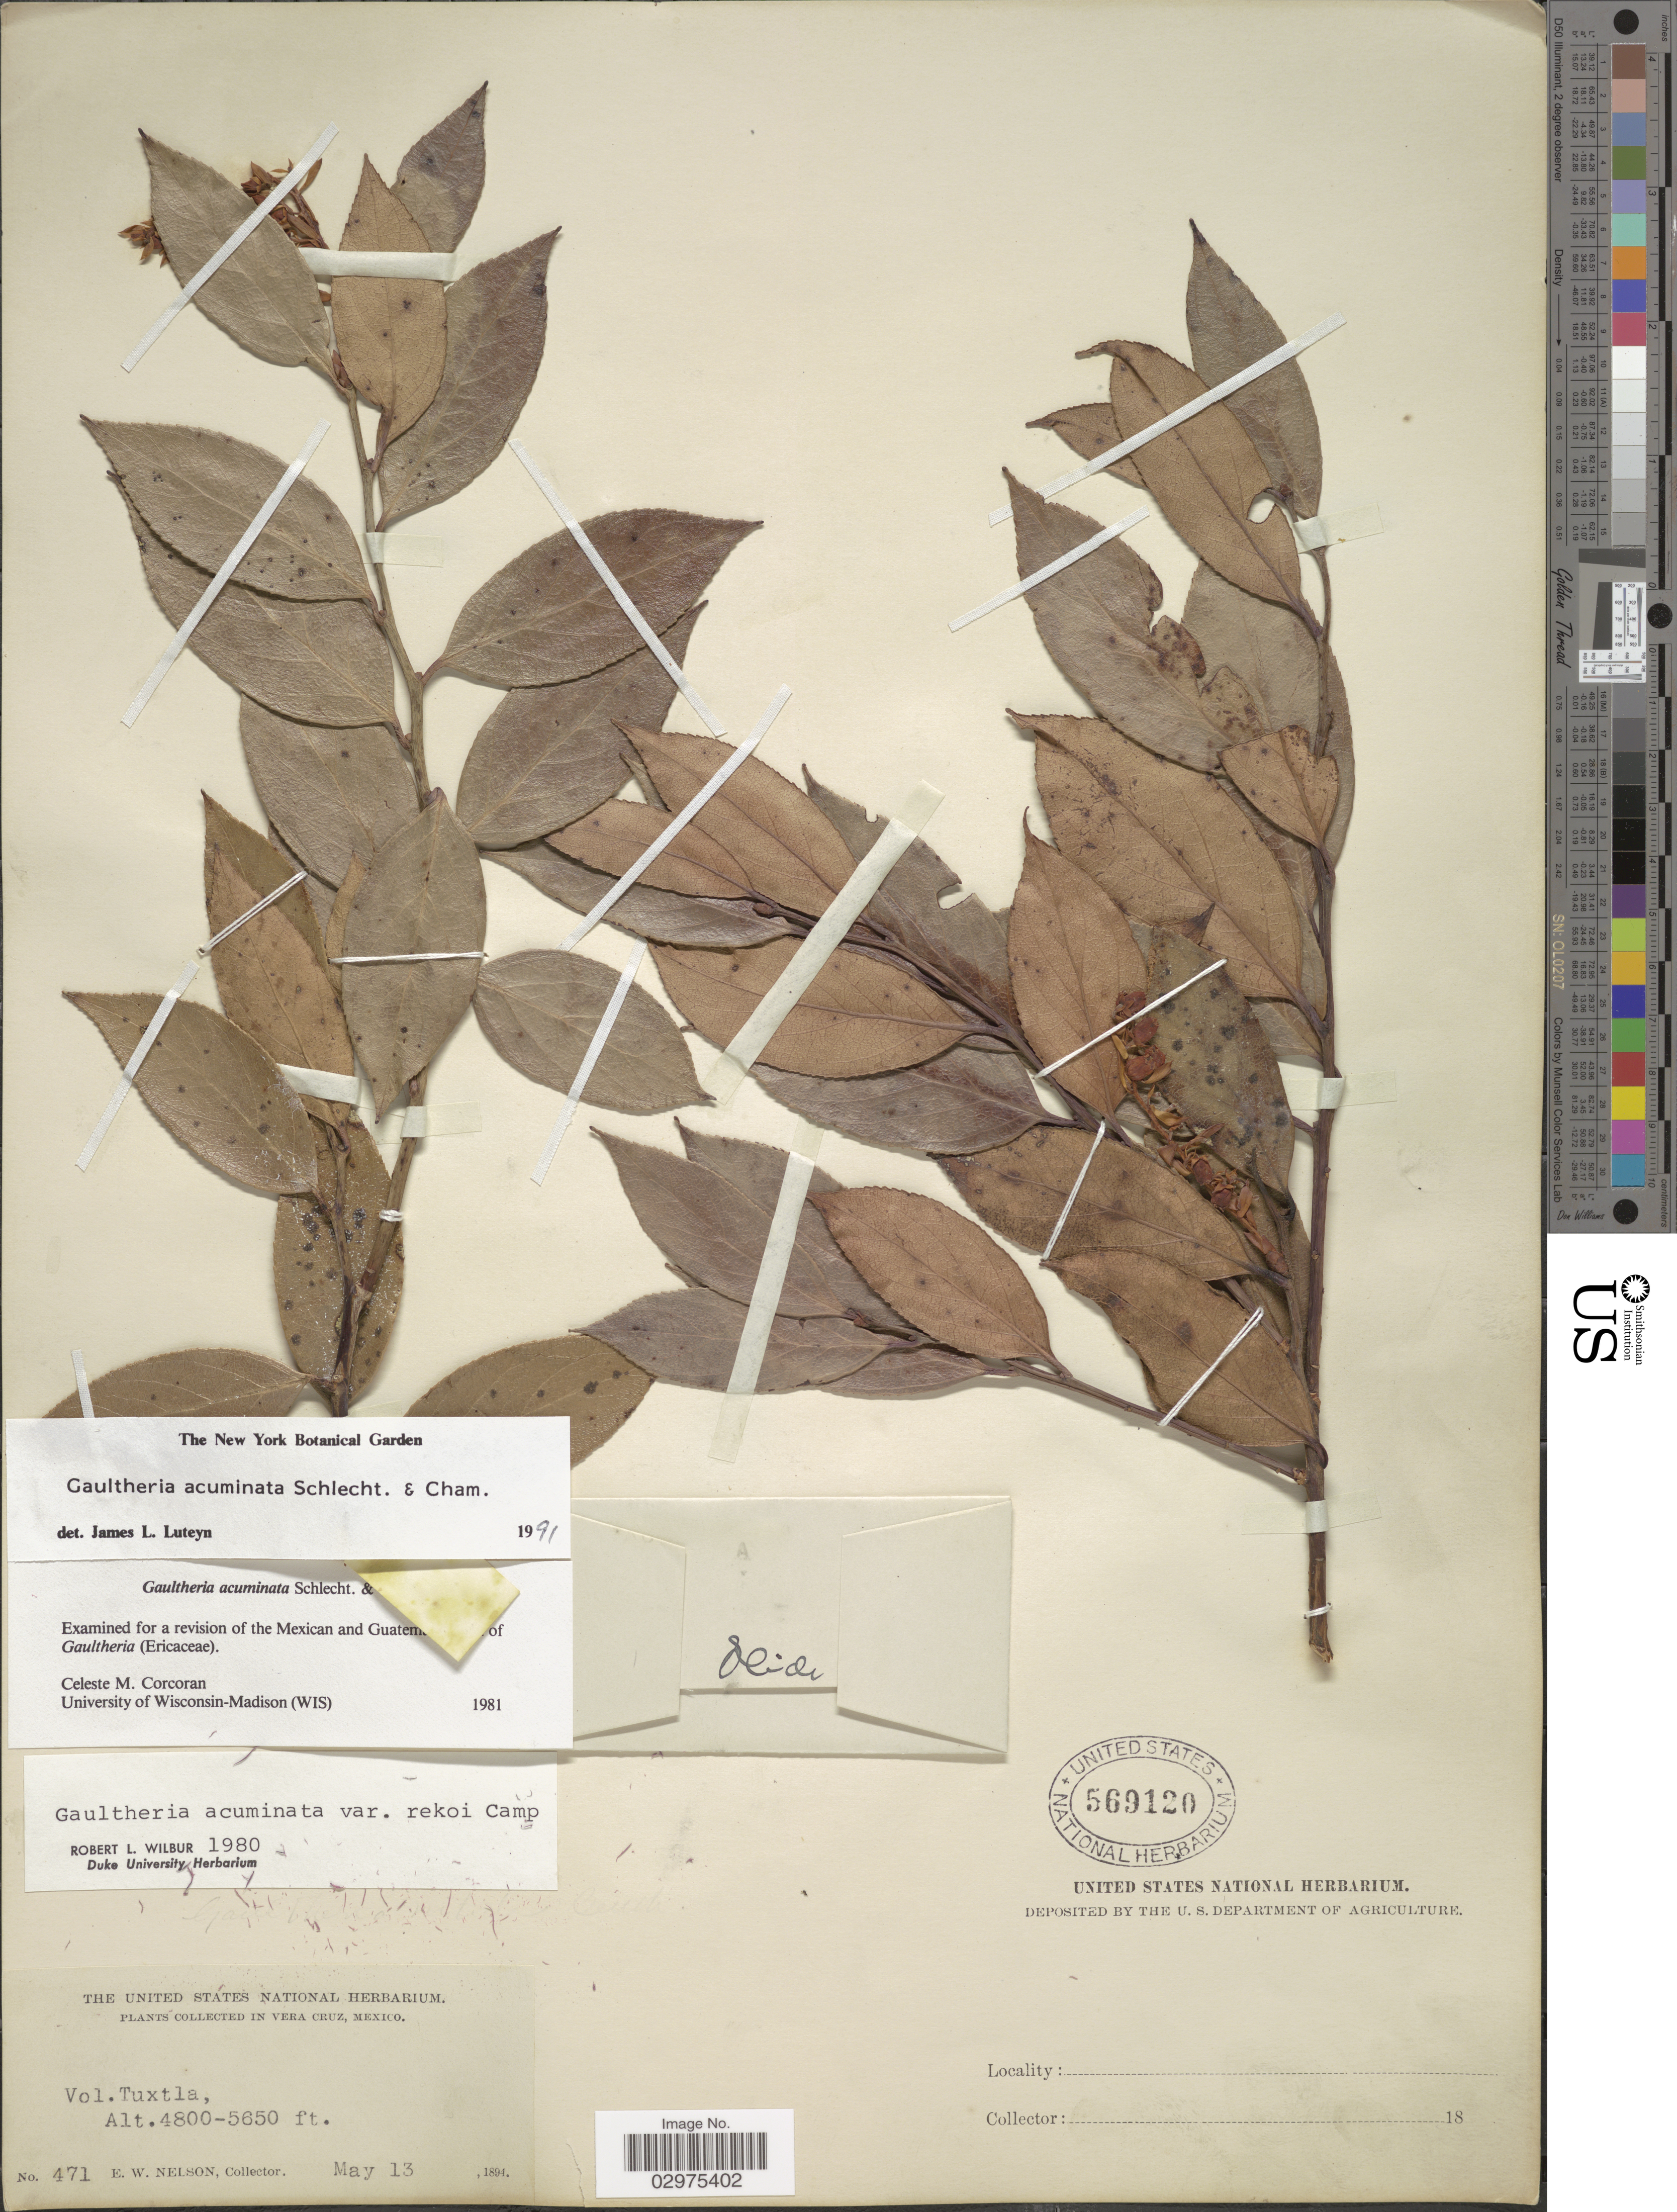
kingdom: Plantae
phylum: Tracheophyta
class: Magnoliopsida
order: Ericales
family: Ericaceae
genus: Gaultheria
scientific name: Gaultheria acuminata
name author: Schltdl. & Cham.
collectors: E. W. Nelson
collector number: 471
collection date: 1894-05-13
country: Mexico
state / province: Veracruz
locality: Vera Cruz. Vol. Tuxtla.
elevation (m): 1463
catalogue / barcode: US 569120